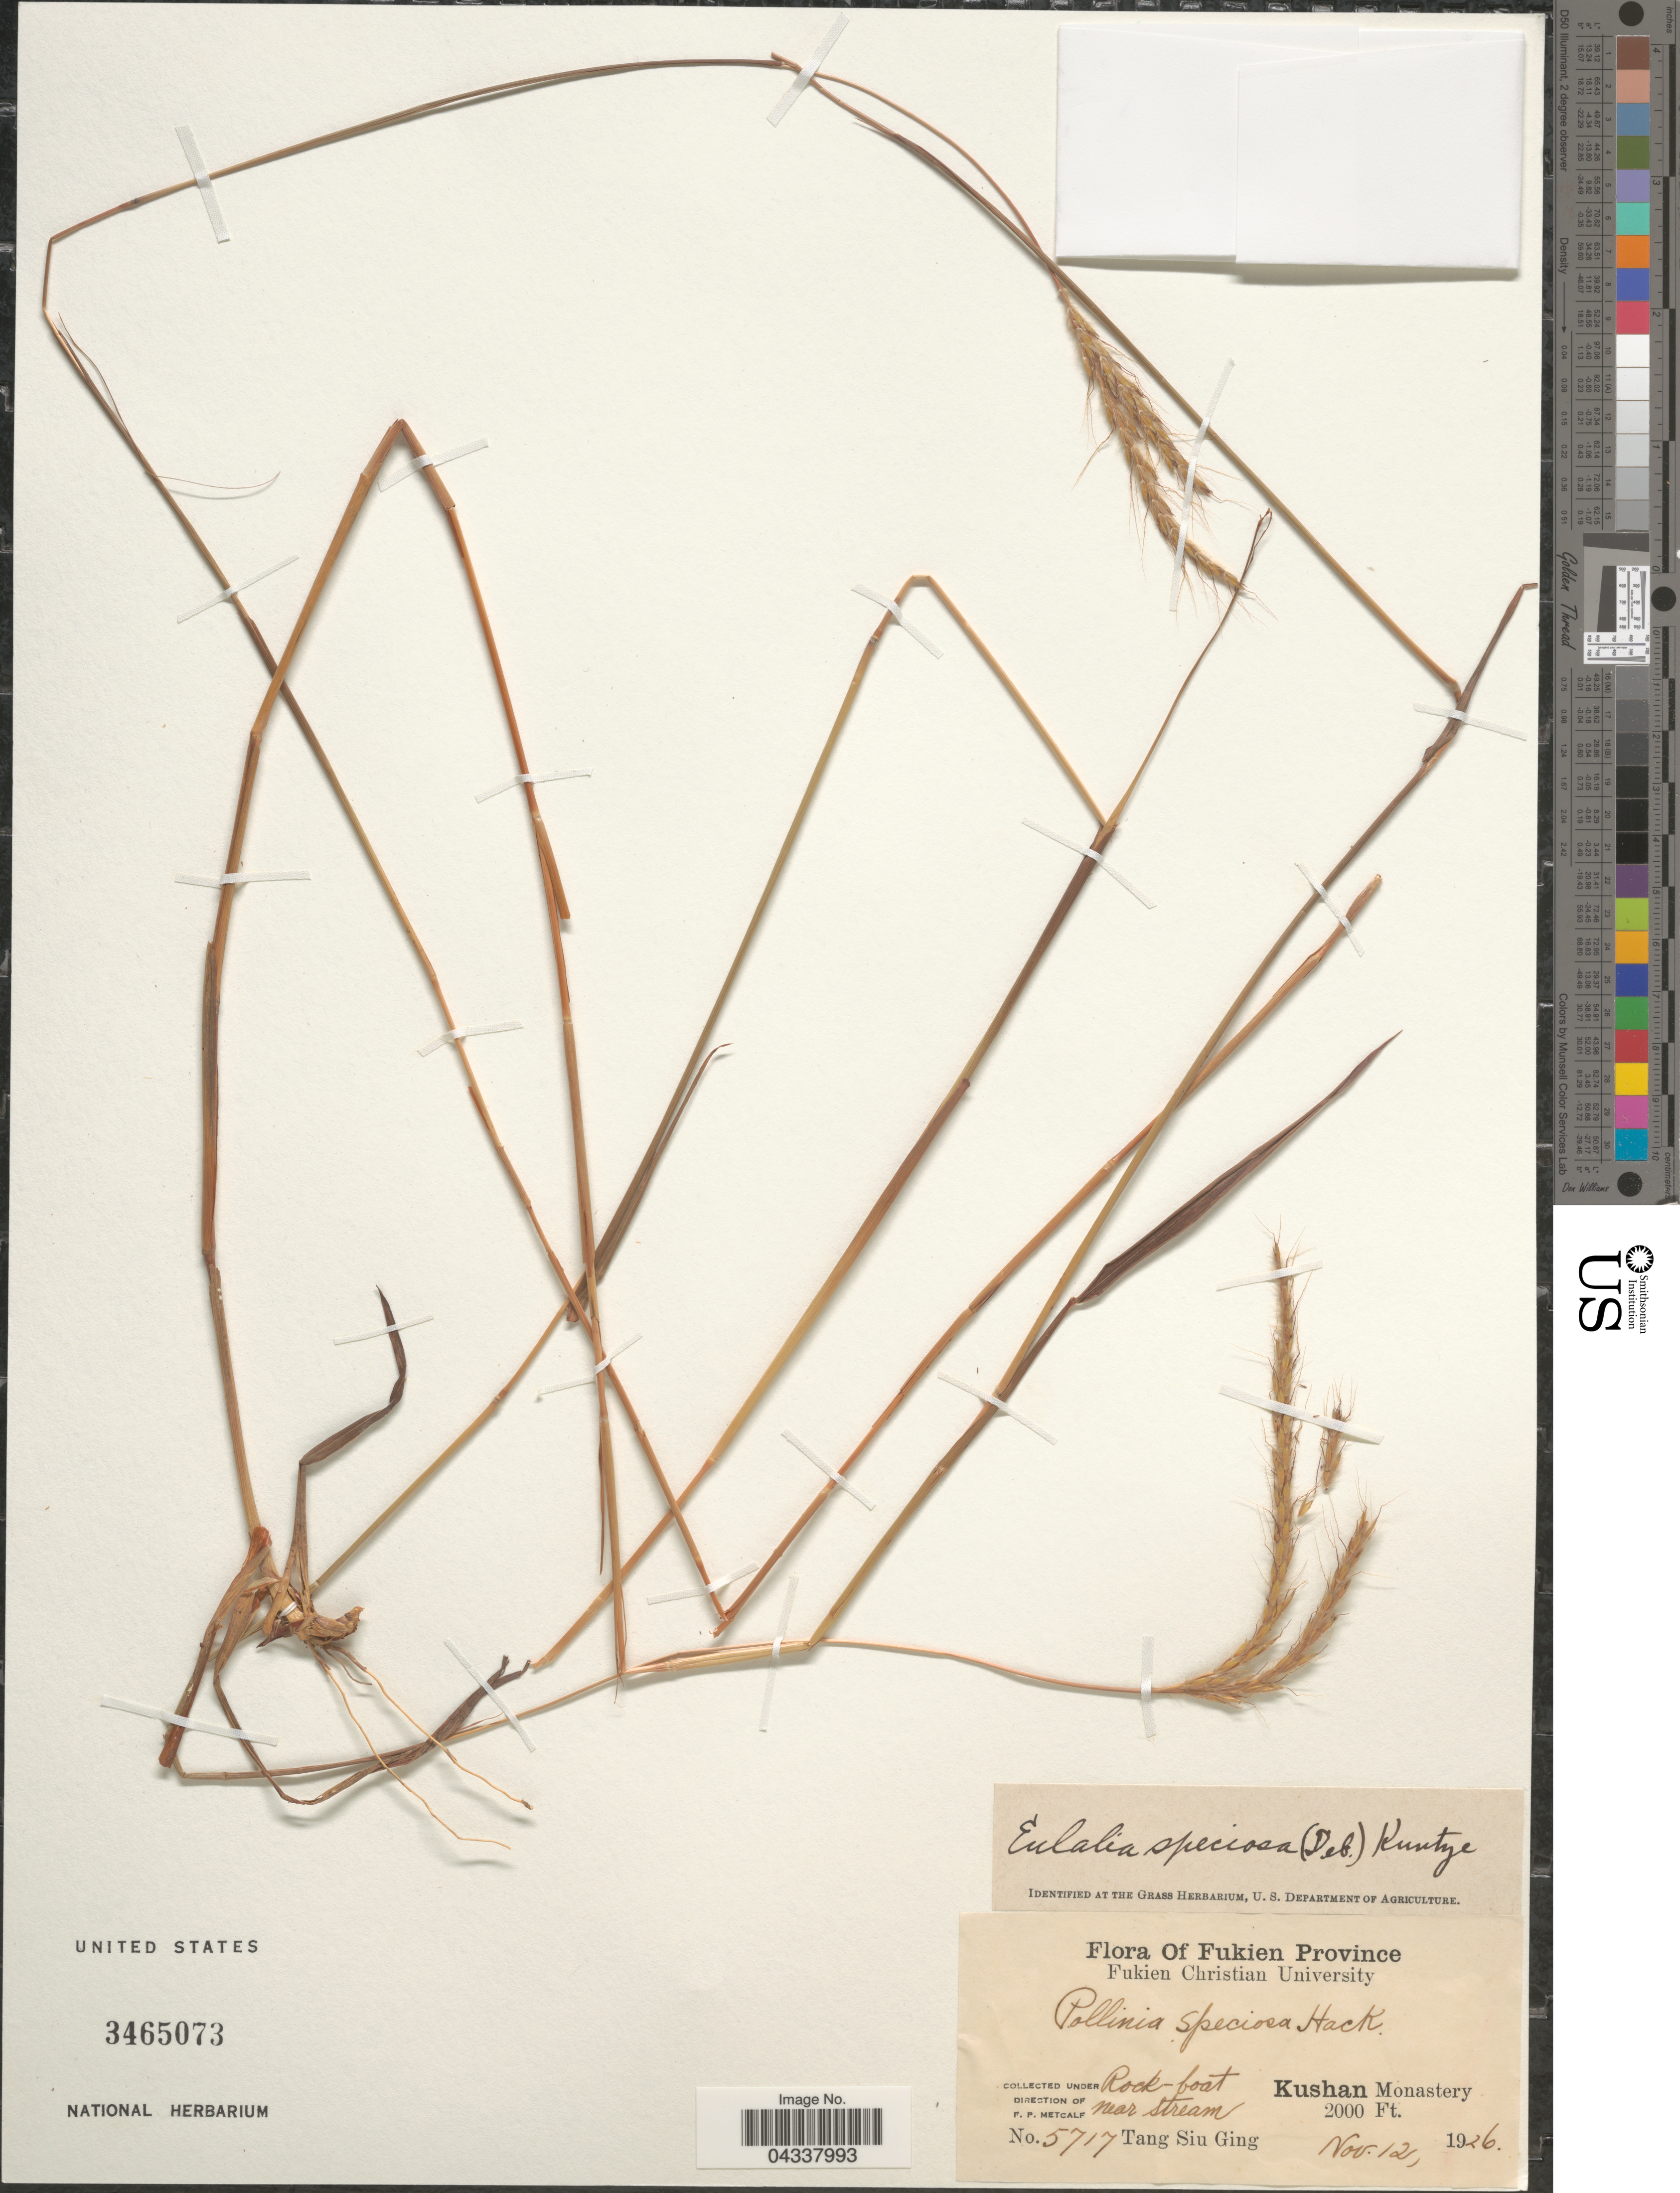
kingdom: Plantae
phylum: Tracheophyta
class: Liliopsida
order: Poales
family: Poaceae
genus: Pseudopogonatherum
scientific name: Pseudopogonatherum speciosum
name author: (Debeaux) Ohwi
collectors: T. Ging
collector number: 5717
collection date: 1926-11-12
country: China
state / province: Fujian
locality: Fukien Province. Kushan Monastery.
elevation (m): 610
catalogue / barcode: US 3465073